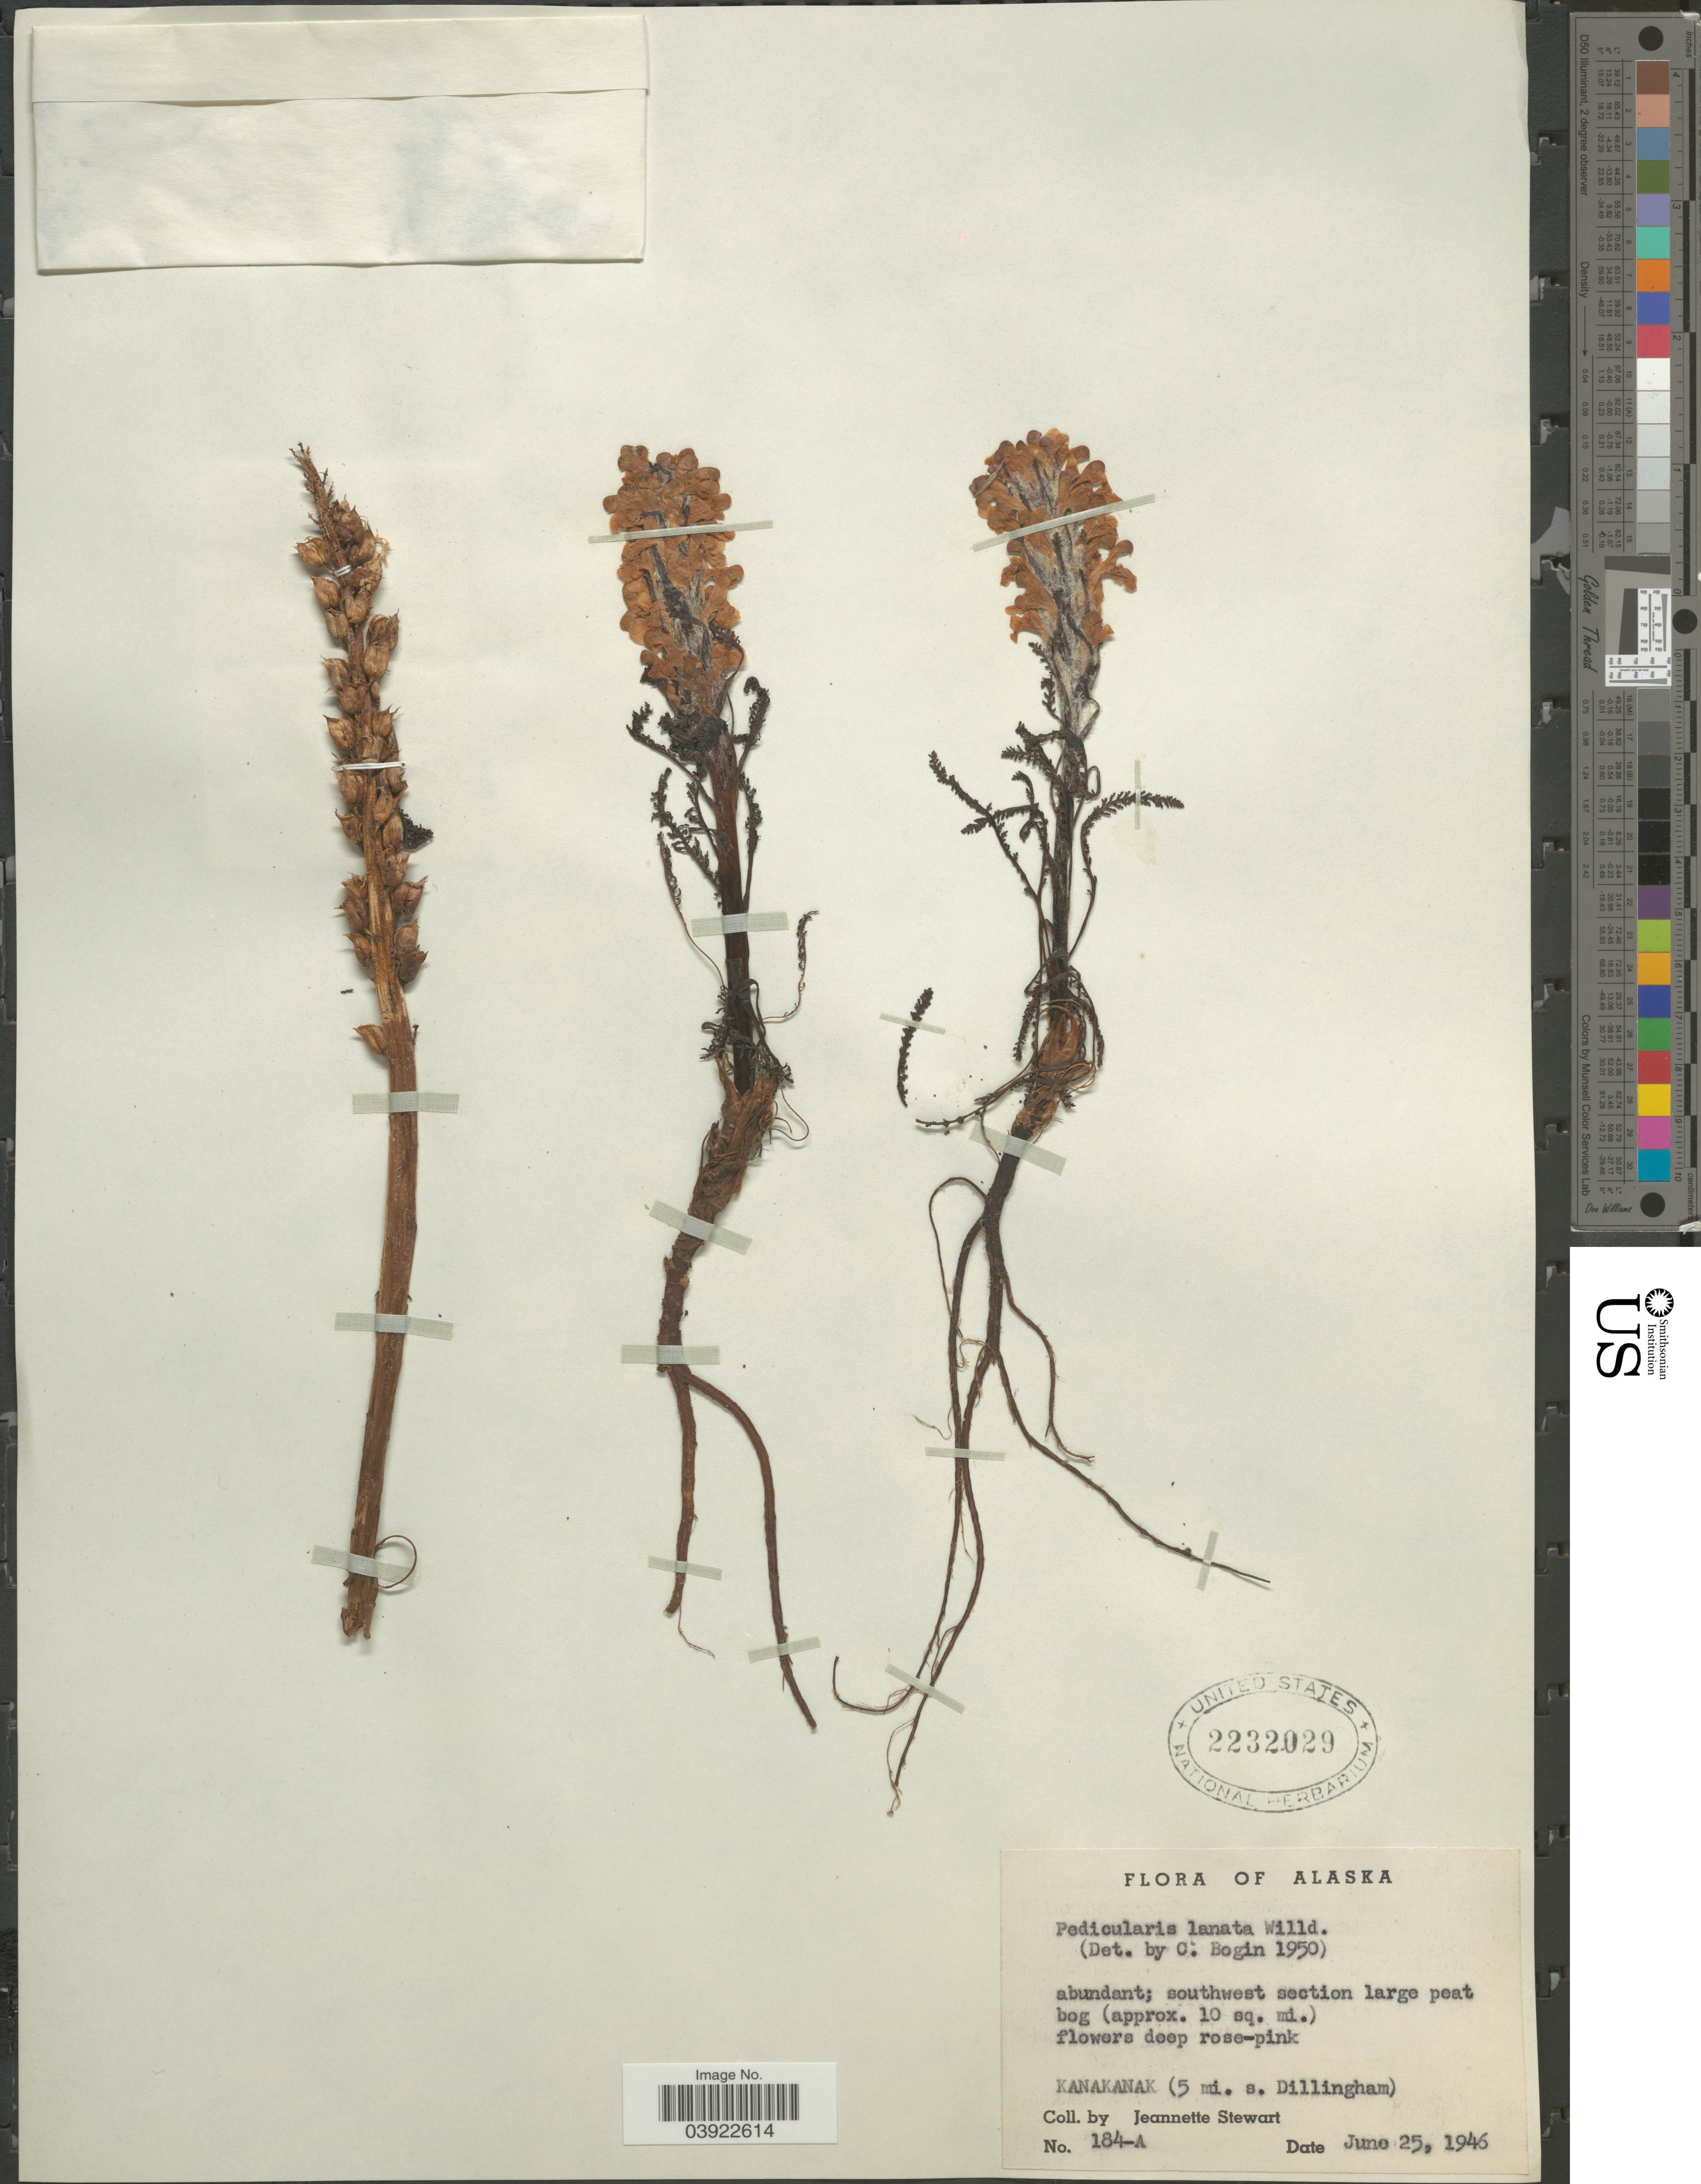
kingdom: Plantae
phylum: Tracheophyta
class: Magnoliopsida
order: Lamiales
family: Orobanchaceae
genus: Pedicularis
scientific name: Pedicularis lanata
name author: Willd. ex Cham. & Schltdl.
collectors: J. Stewart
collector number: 184-A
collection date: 1946-06-25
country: United States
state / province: Alaska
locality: Southwest section large peat bog (approx. 10 sq. mi.). Kanakanak (5 mi. s. Dillingham).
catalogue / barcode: US 2232029